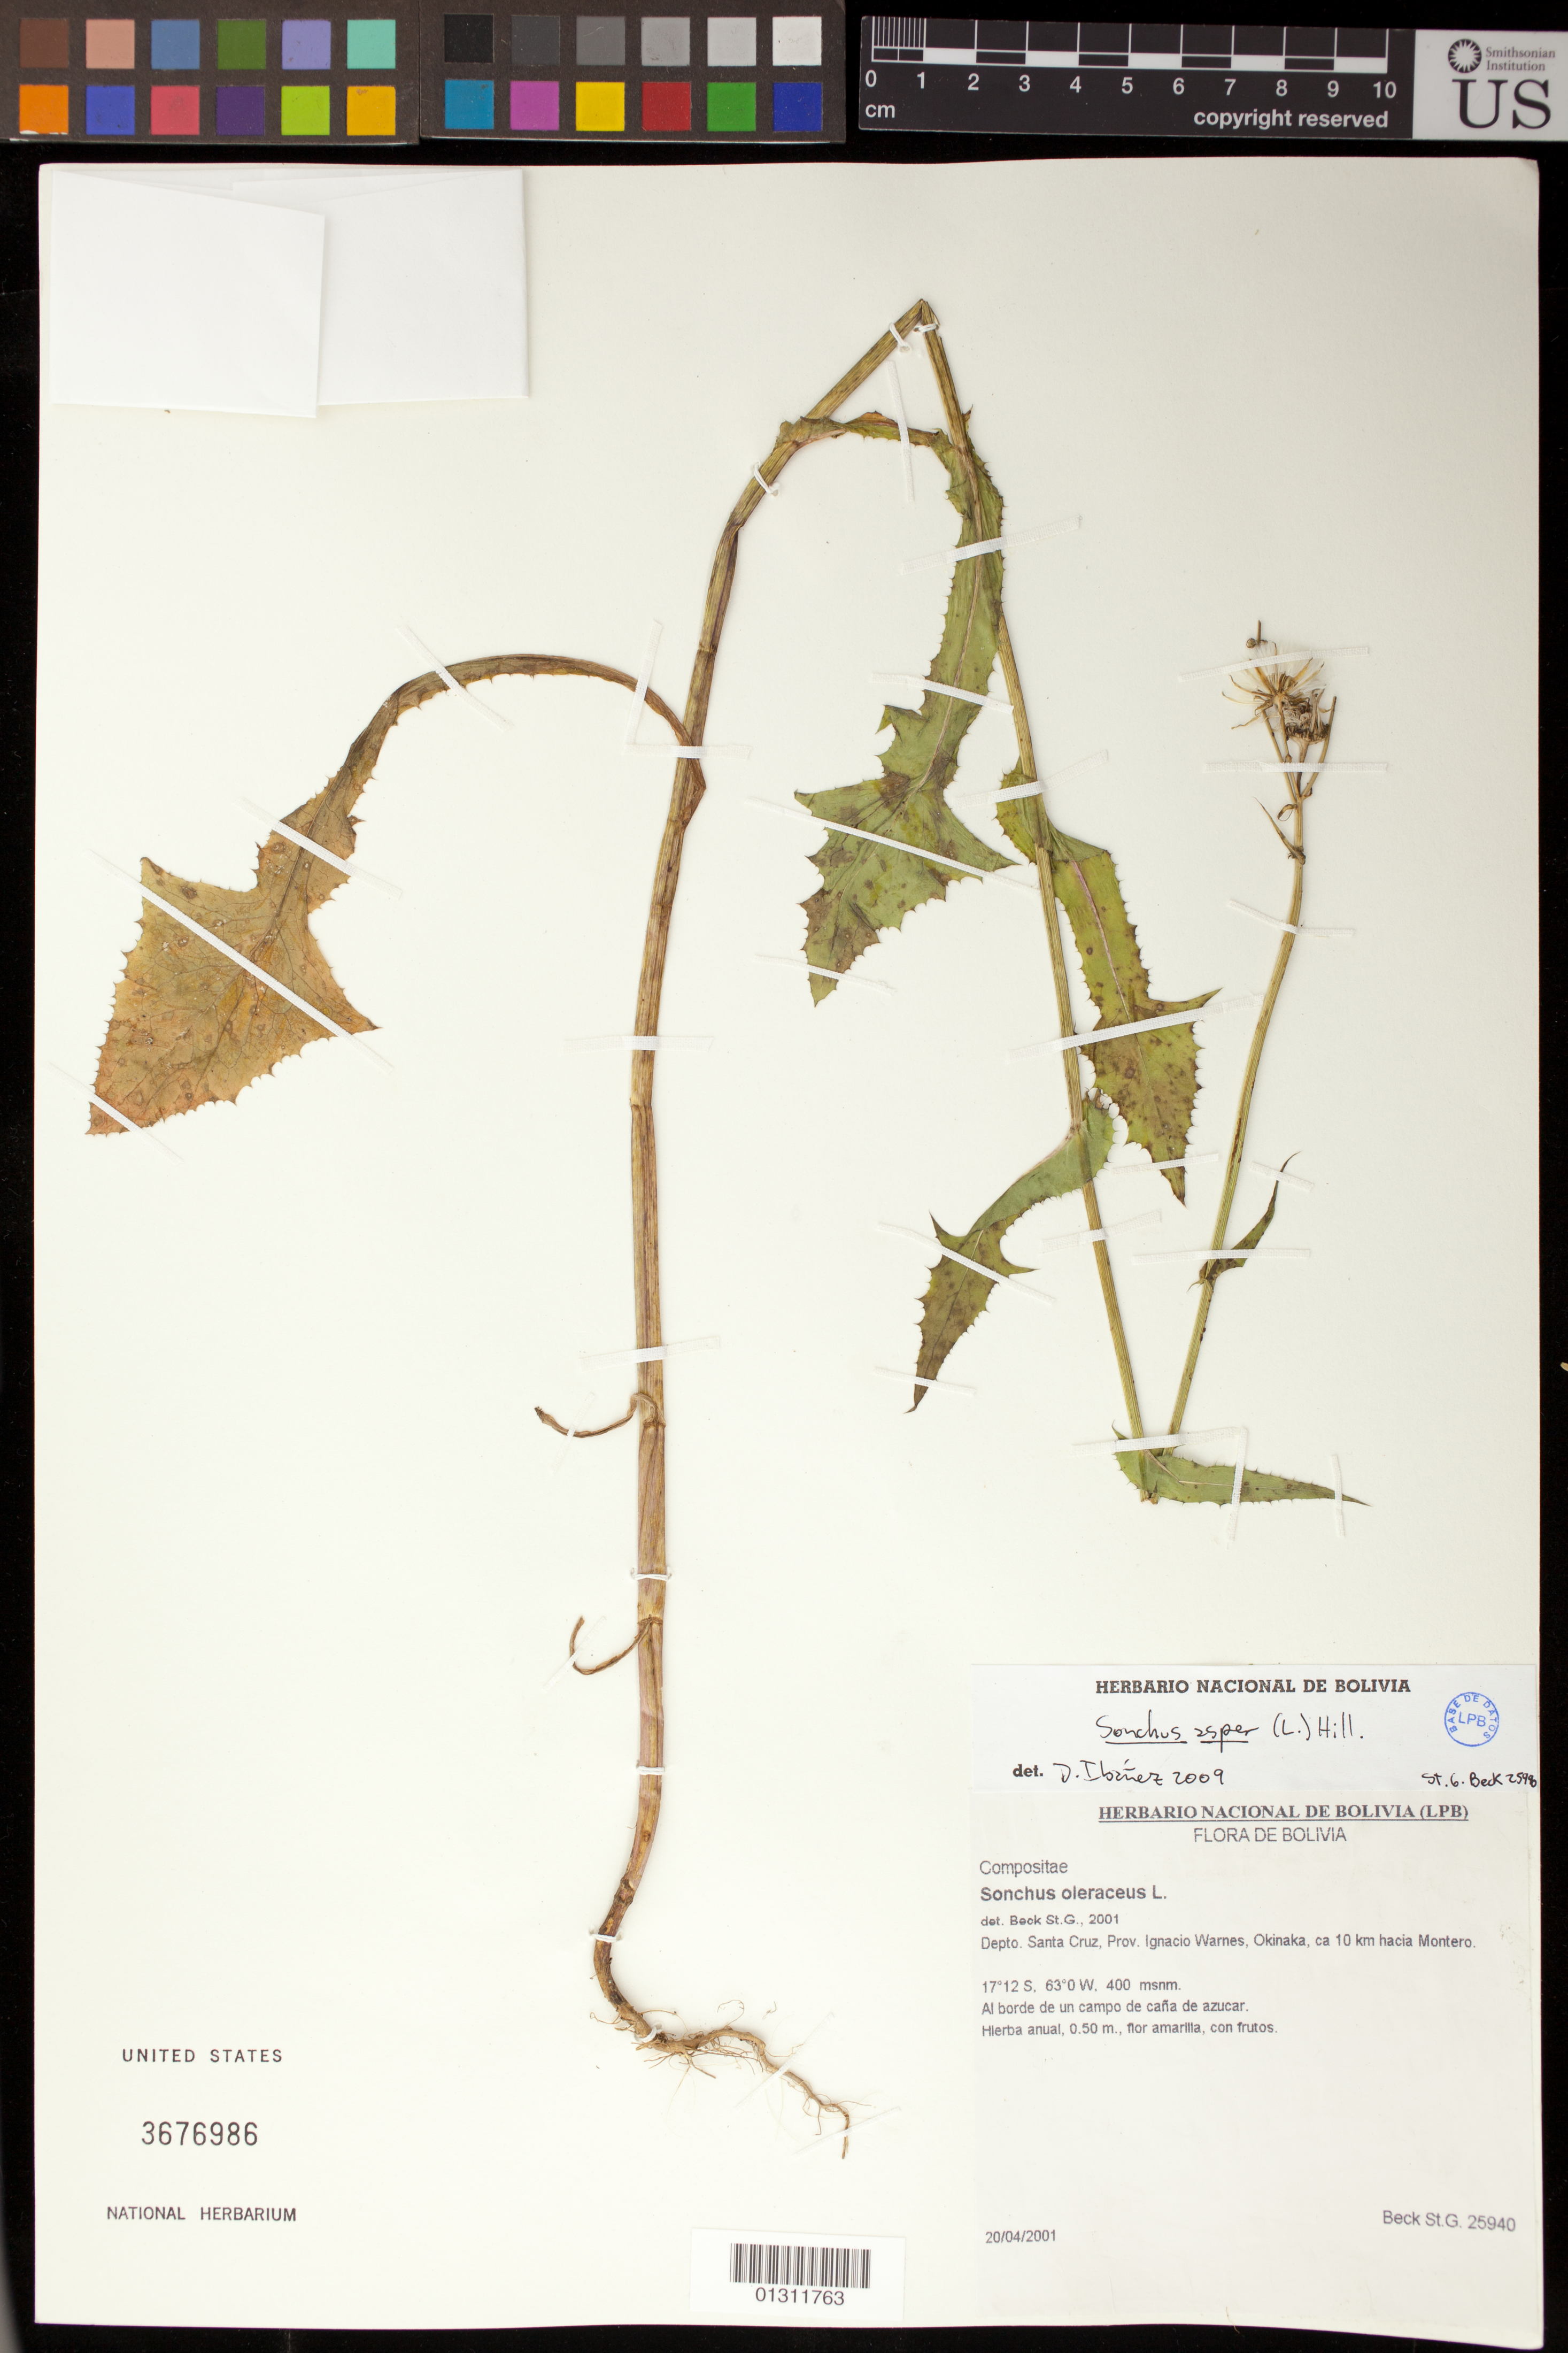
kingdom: Plantae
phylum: Tracheophyta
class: Magnoliopsida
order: Asterales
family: Asteraceae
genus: Sonchus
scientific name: Sonchus asper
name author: (L.) Hill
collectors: S. G. Beck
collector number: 25940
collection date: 2001-04-20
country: Bolivia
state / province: Santa Cruz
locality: Prov. Ignacio Warnes, Okinawa, ca 10 km hacia Montero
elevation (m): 400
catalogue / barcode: US 3676986